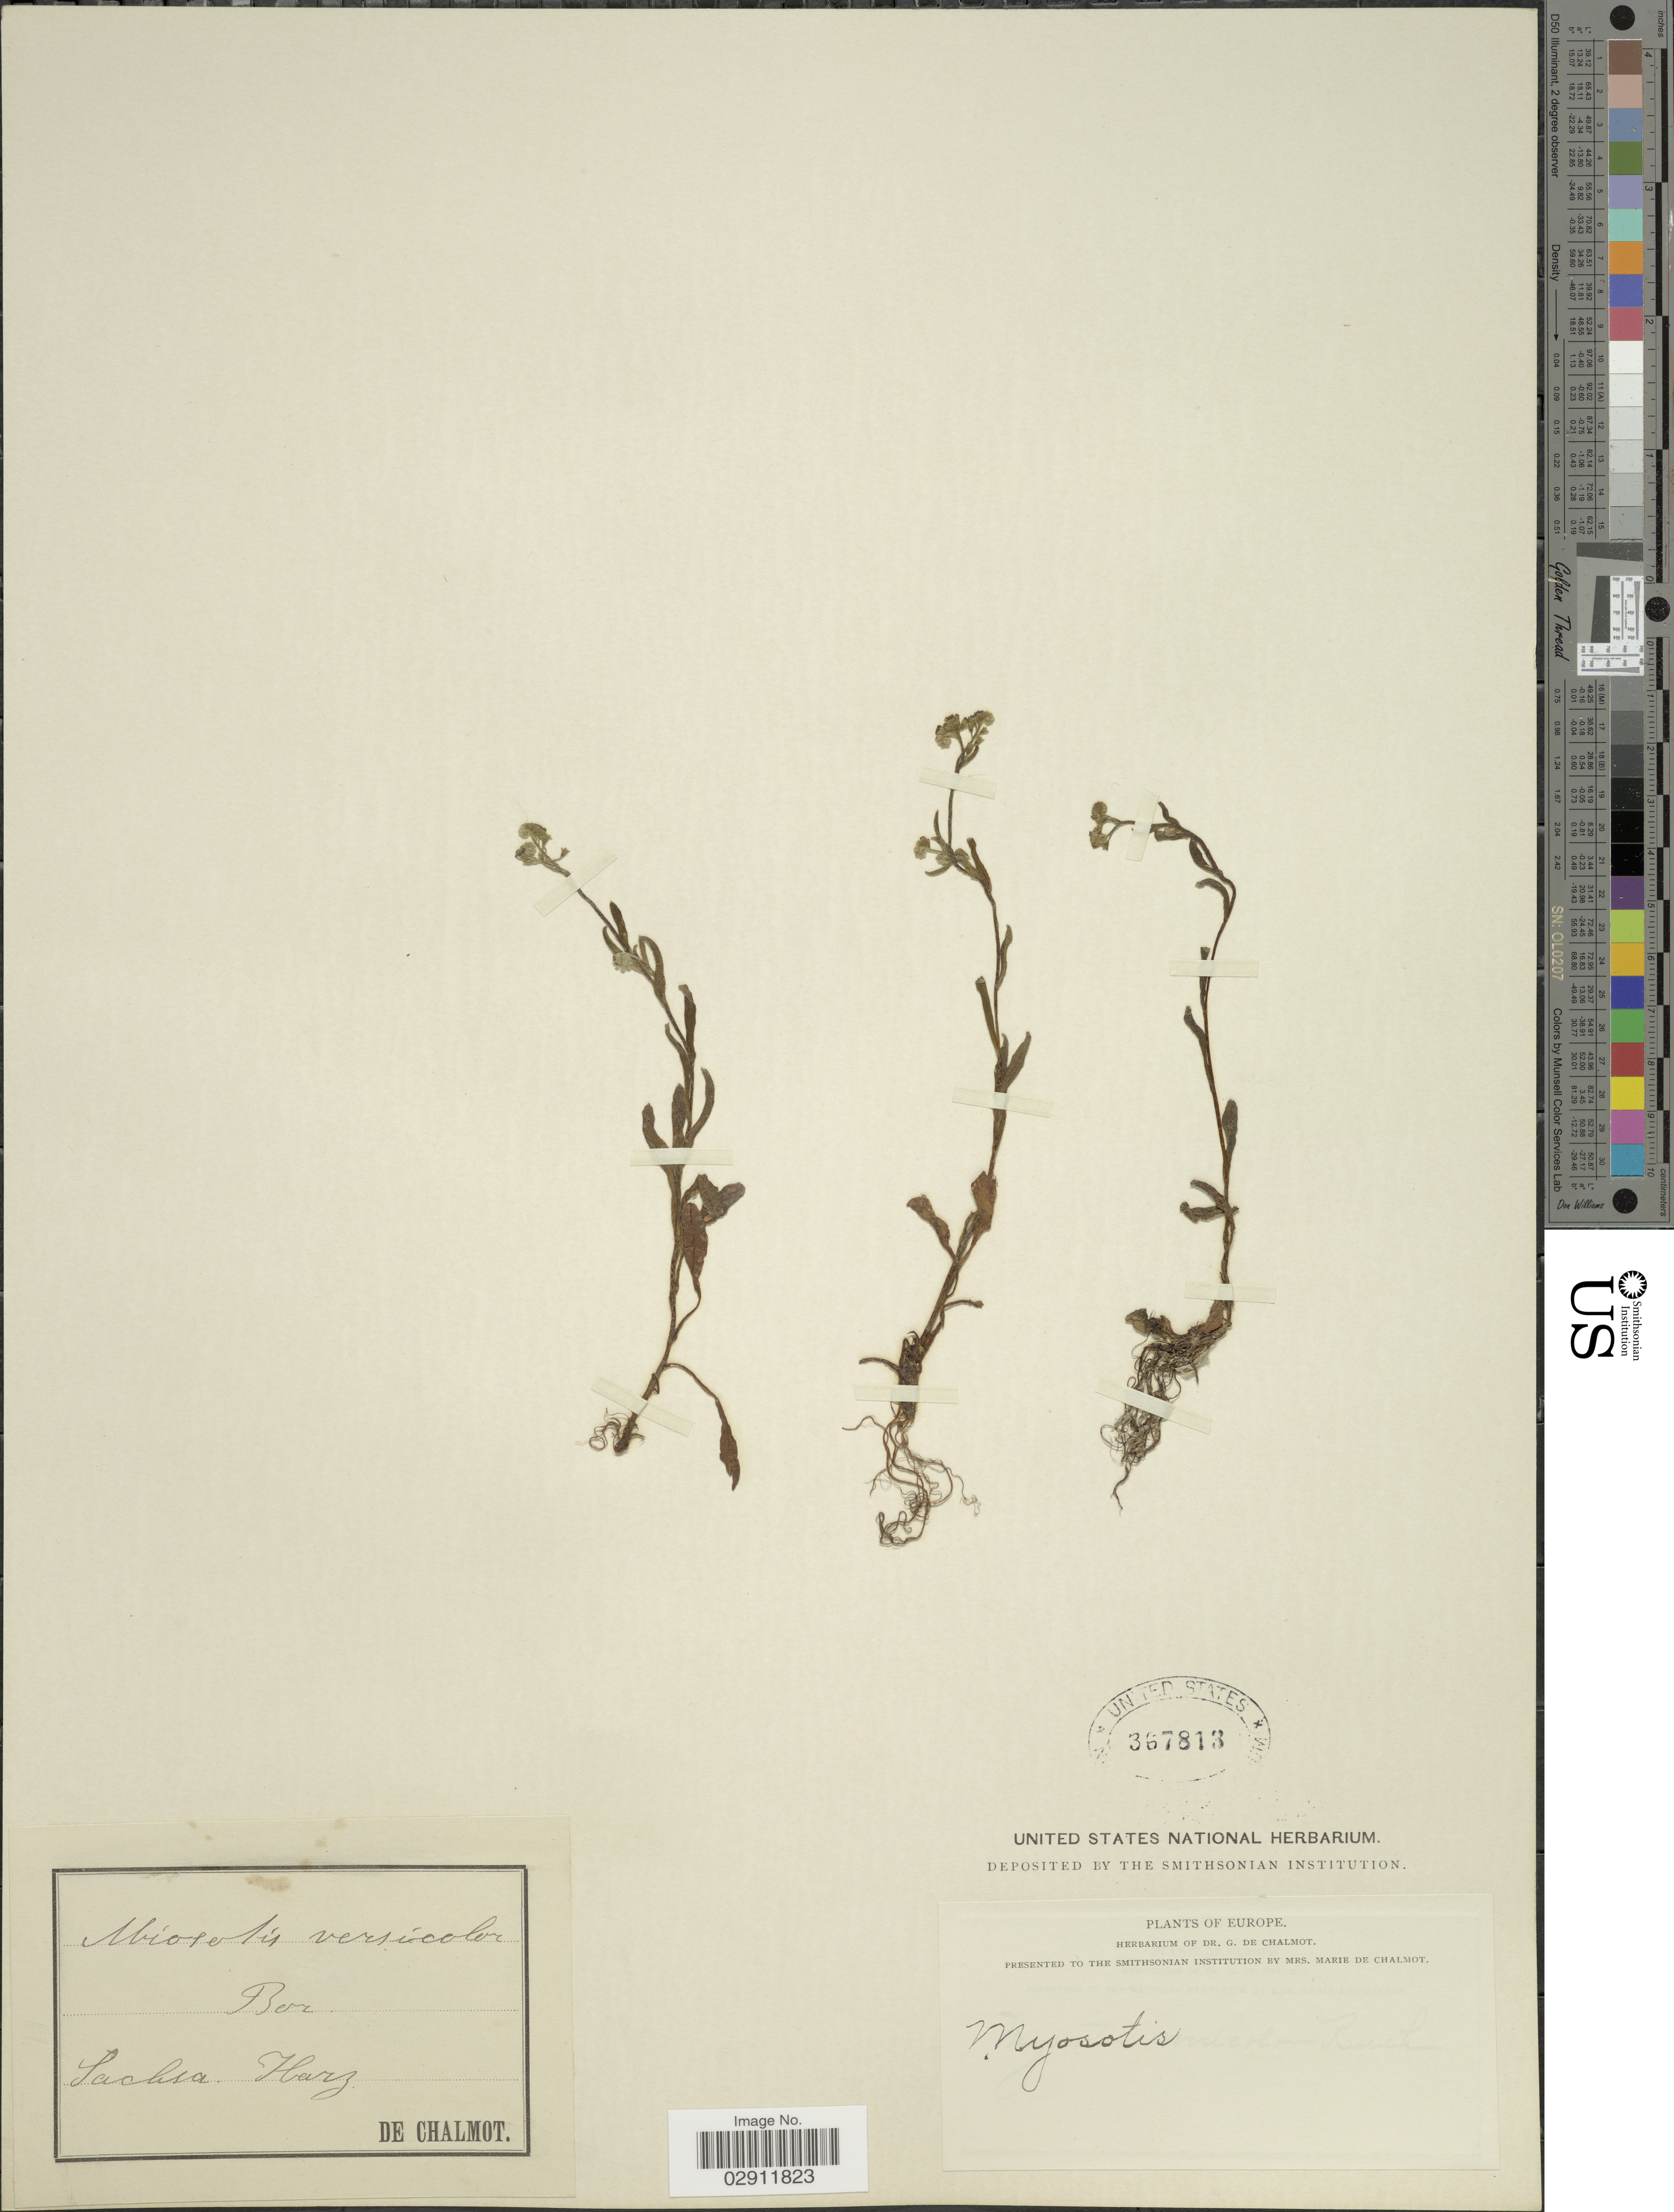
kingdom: Plantae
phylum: Tracheophyta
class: Magnoliopsida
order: Boraginales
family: Boraginaceae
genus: Myosotis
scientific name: Myosotis versicolor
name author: Sm.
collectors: G. de Chalmot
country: Germany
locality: Europe. Sachsa. Harz.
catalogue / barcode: US 367813